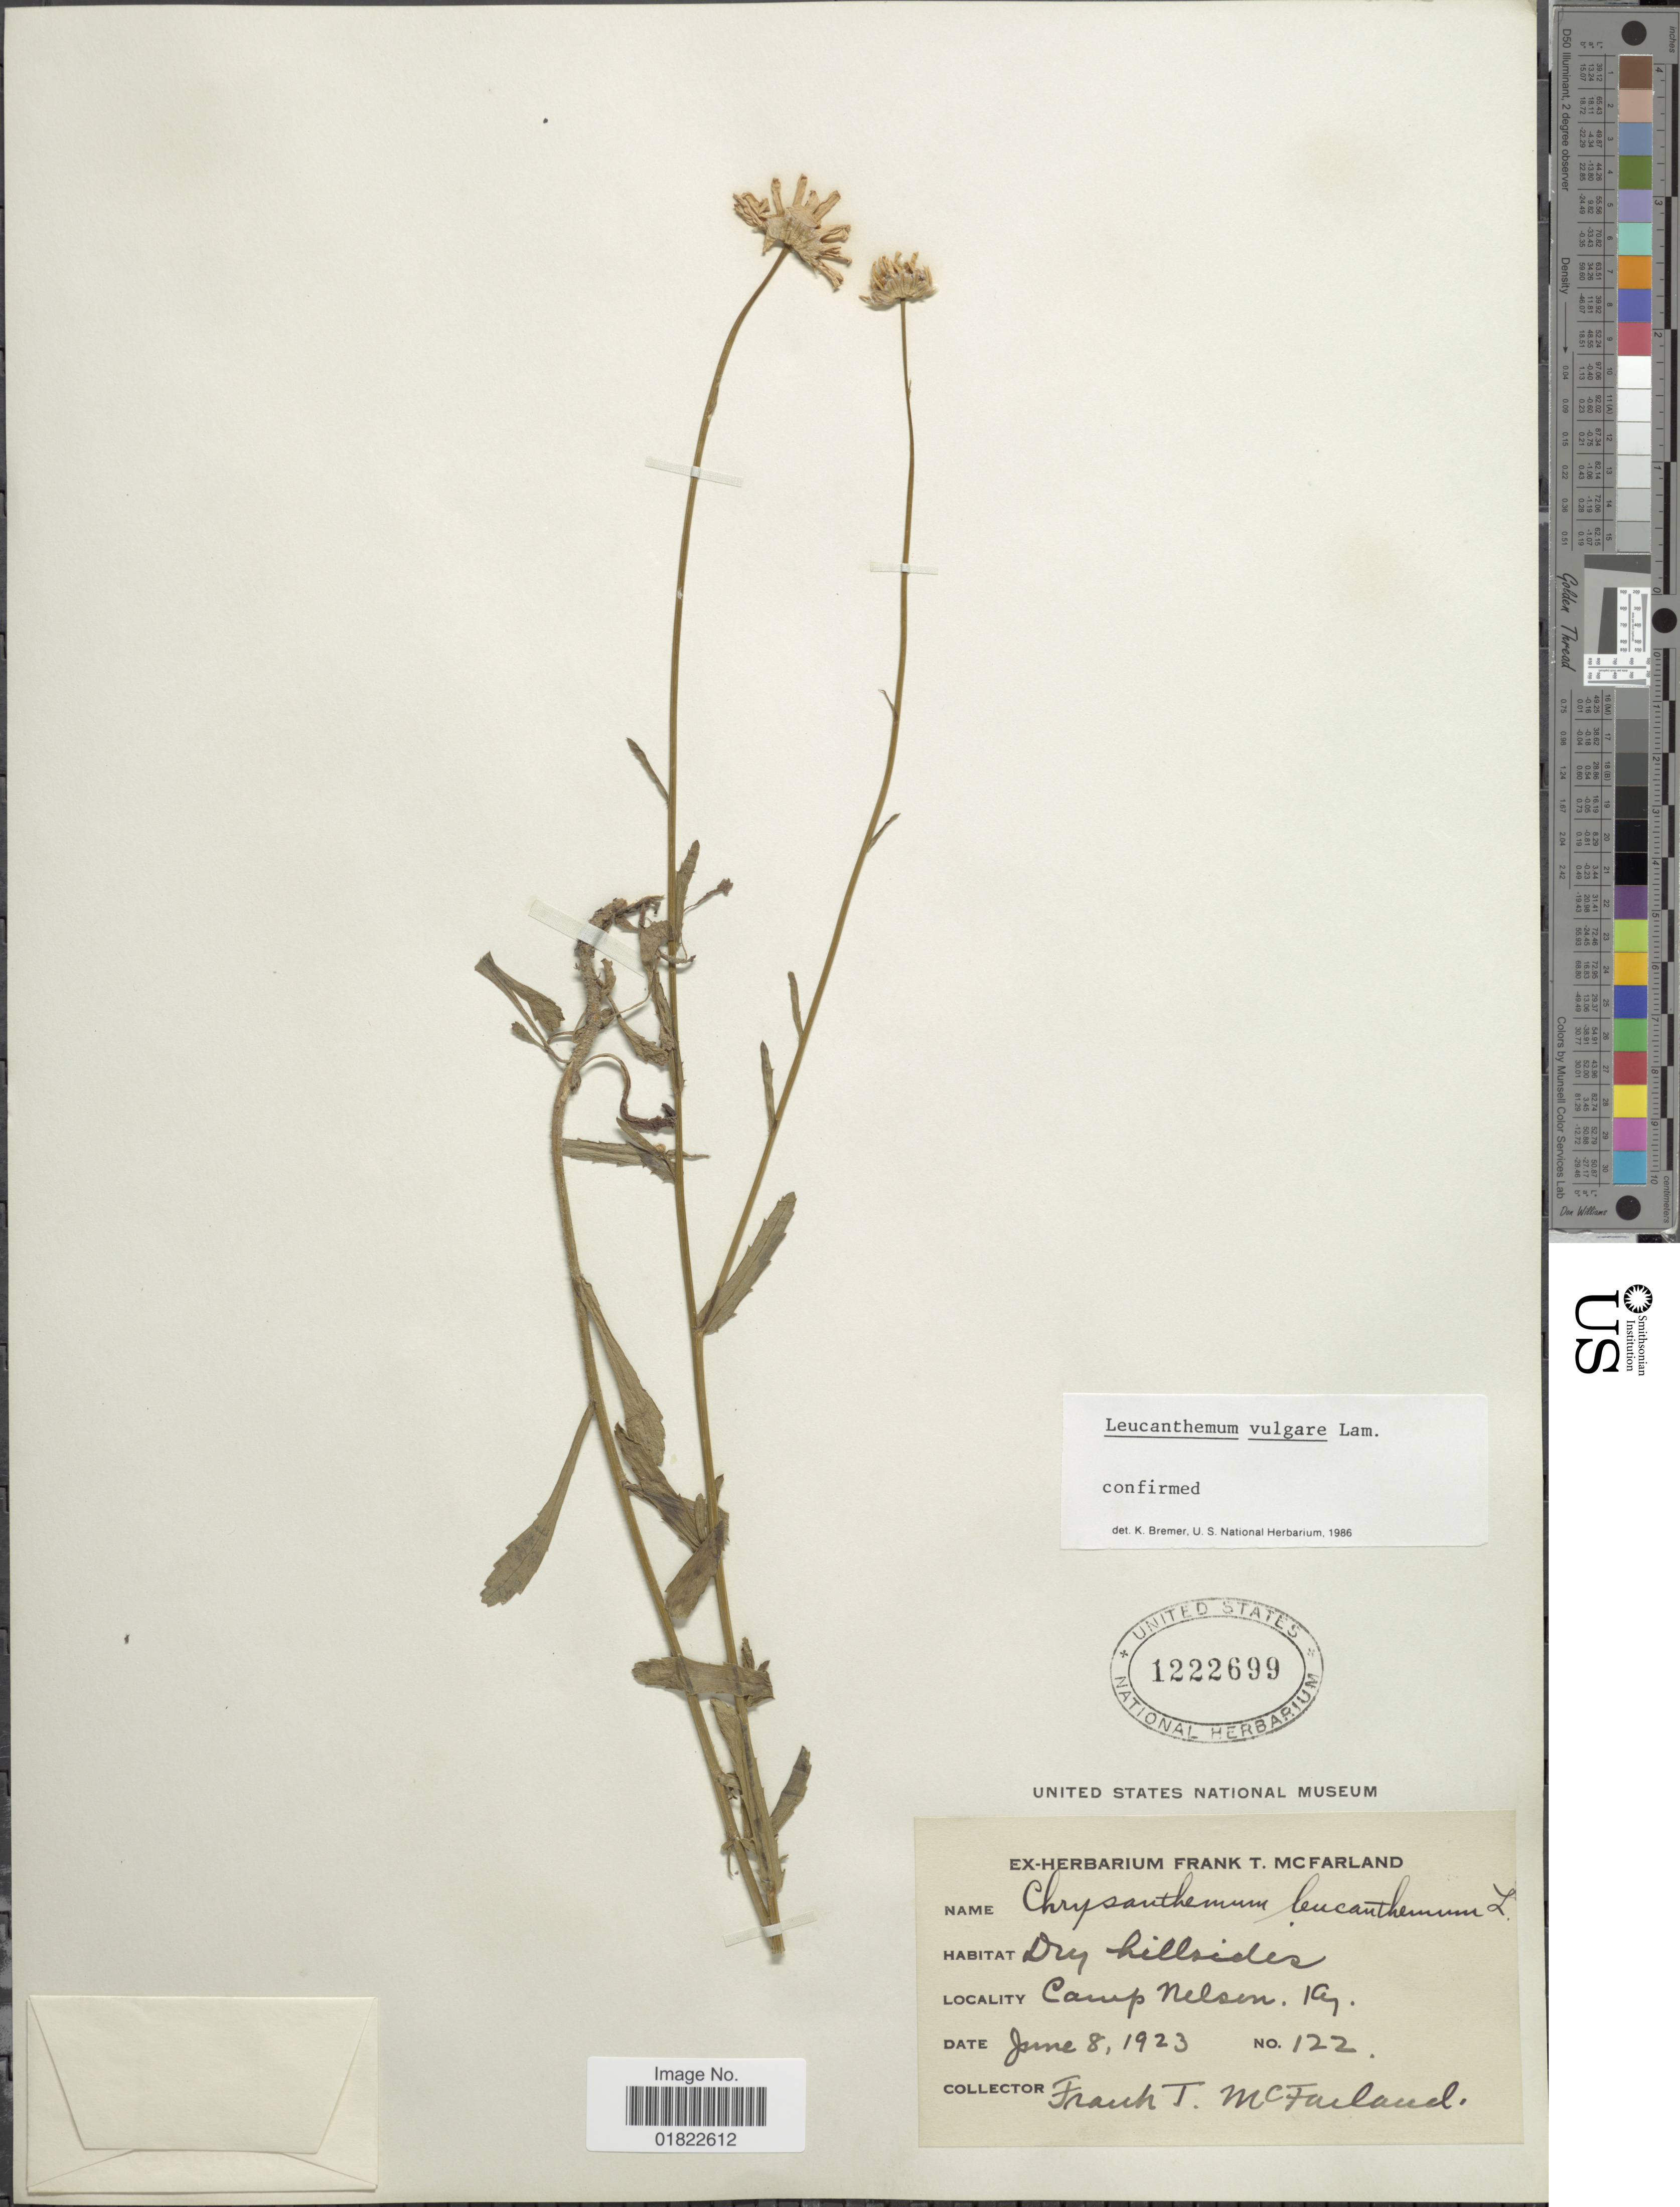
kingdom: Plantae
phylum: Tracheophyta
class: Magnoliopsida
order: Asterales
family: Asteraceae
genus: Leucanthemum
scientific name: Leucanthemum vulgare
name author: Lam.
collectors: F. McFarland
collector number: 122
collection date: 1923-06-08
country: United States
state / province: Kentucky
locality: Camp Nelson, Ky.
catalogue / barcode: US 1222699